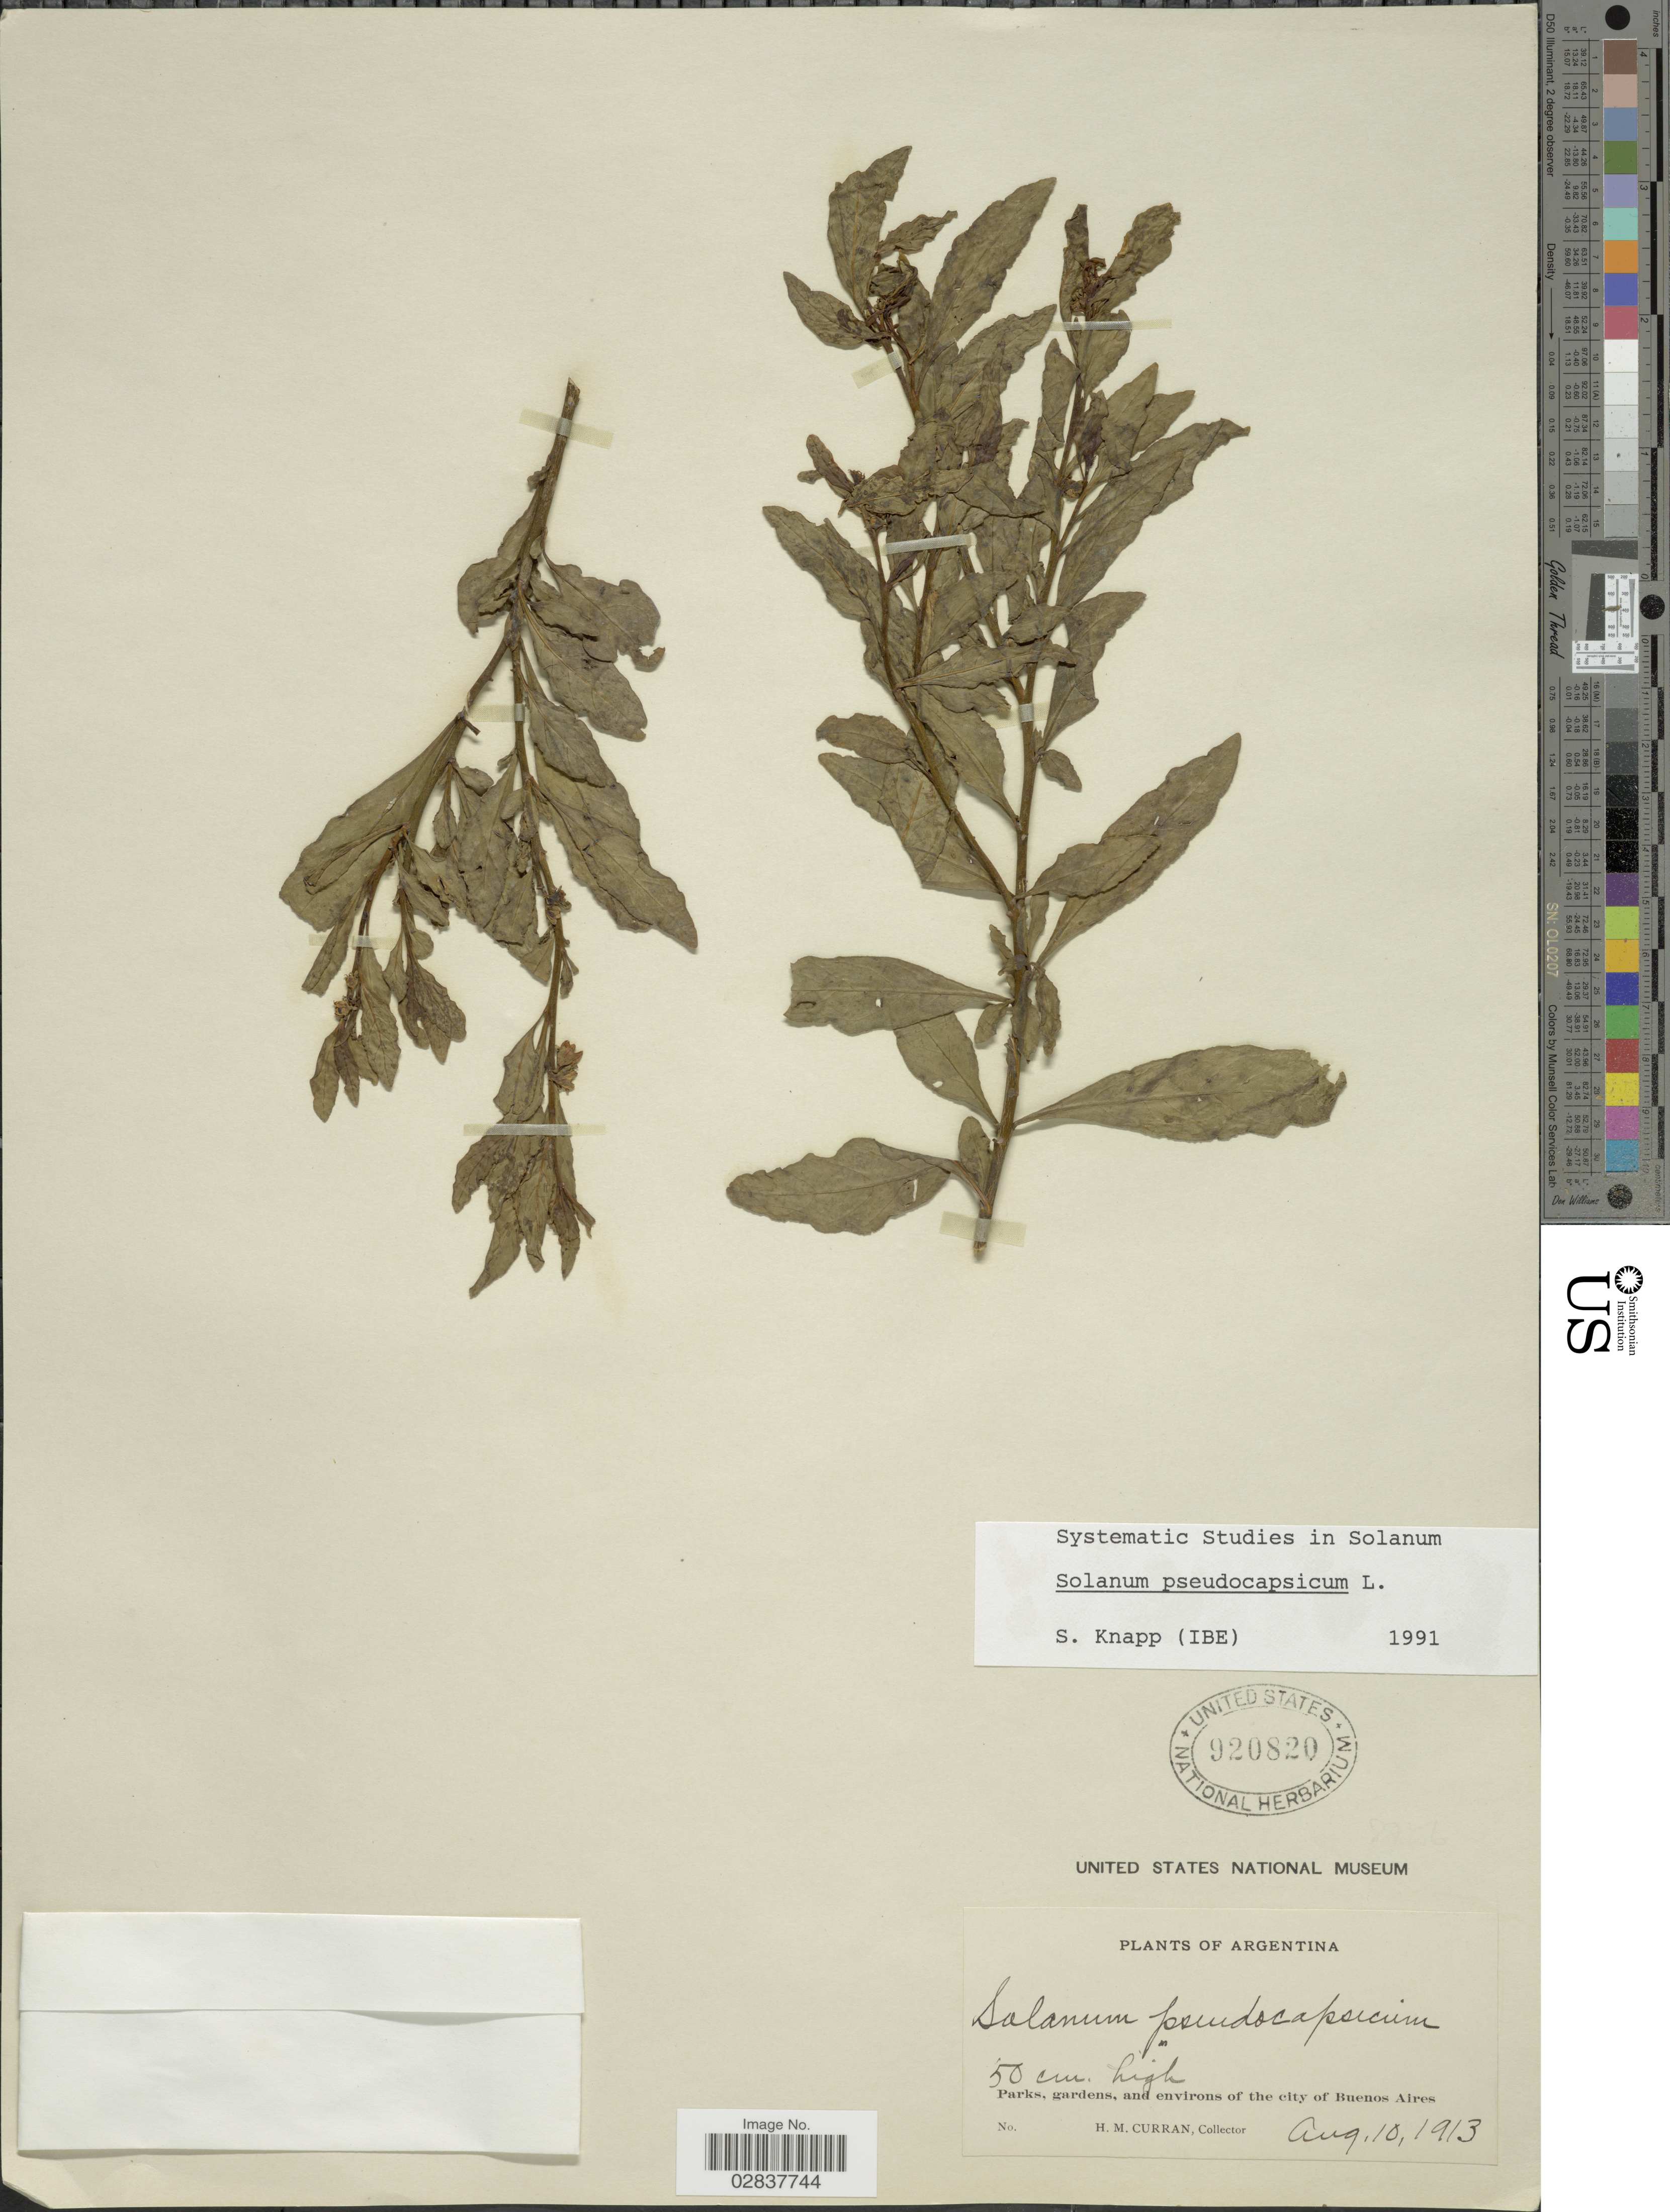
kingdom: Plantae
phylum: Tracheophyta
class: Magnoliopsida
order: Solanales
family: Solanaceae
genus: Solanum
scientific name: Solanum pseudocapsicum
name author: L.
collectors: H. M. Curran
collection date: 1913-08-10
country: Argentina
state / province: Buenos Aires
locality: Parks, gardens, and environs of the city of Buenos Aires.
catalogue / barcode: US 920820